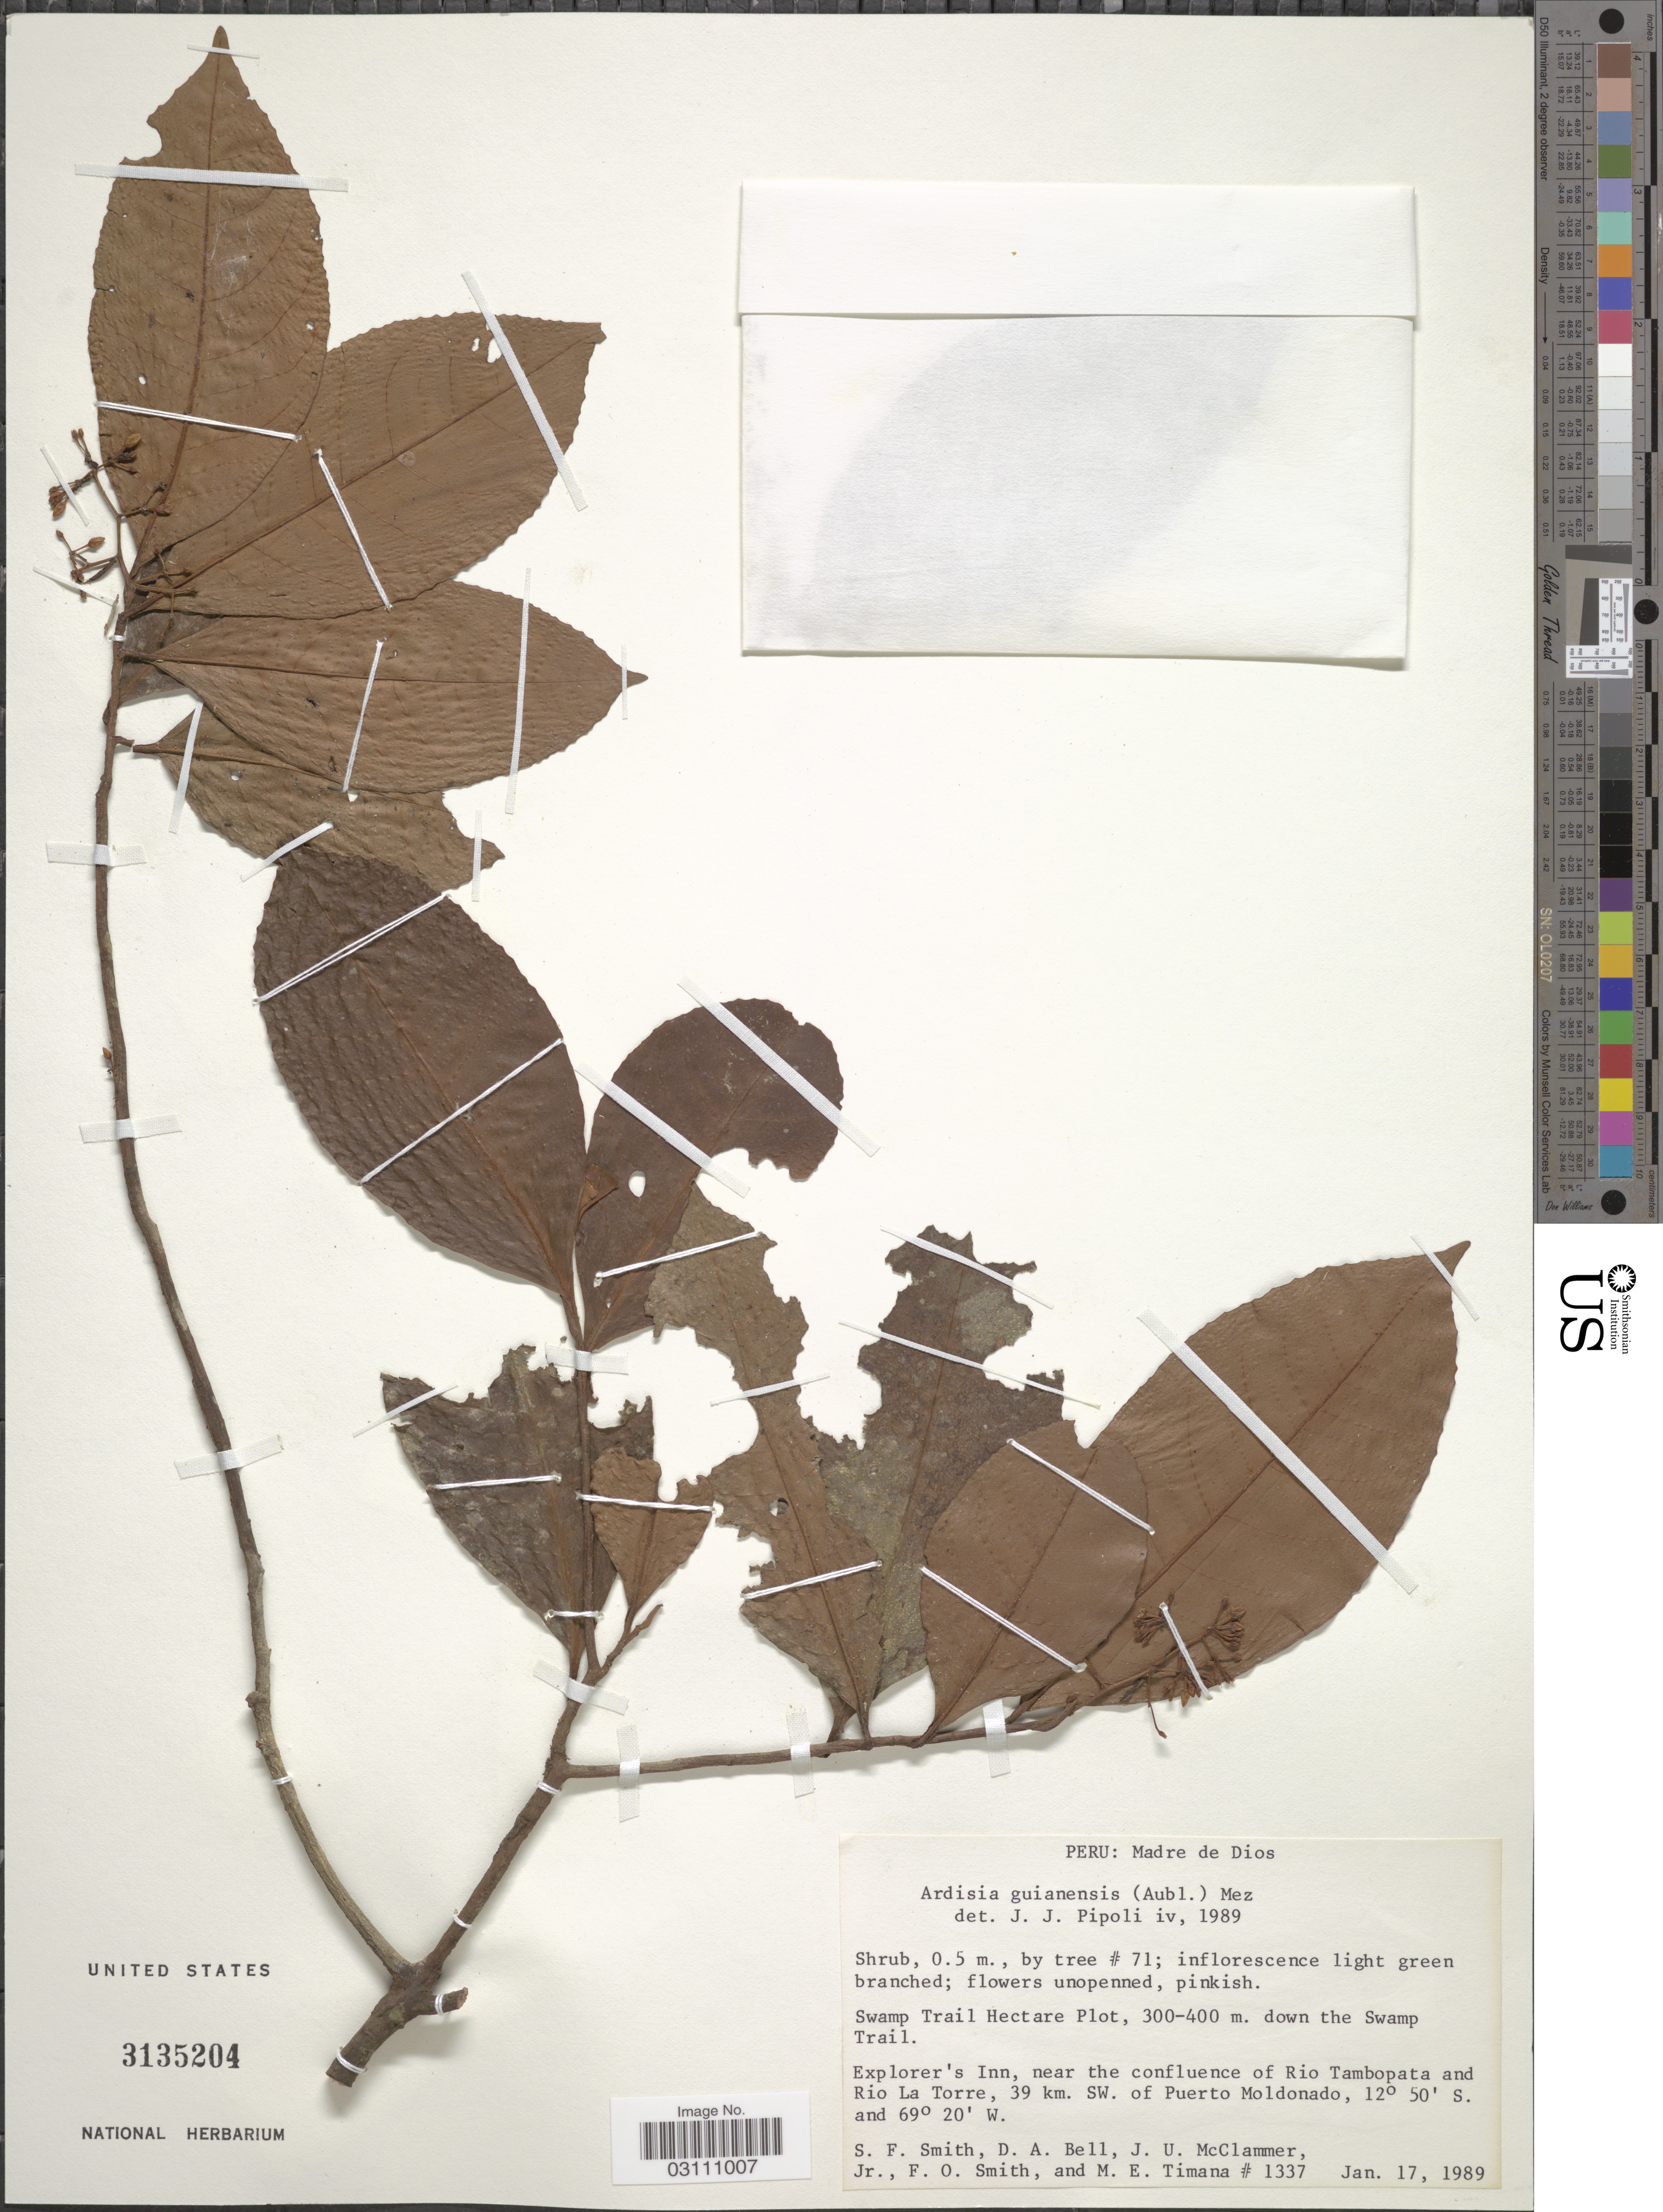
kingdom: Plantae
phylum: Tracheophyta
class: Magnoliopsida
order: Ericales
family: Primulaceae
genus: Ardisia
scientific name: Ardisia guianensis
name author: (Aubl.) Mez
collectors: S.F. Smith, D. A. Bell, J. McClammer Jr. & F. Smith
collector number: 1337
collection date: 1989-01-17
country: Peru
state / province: Madre de Dios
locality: Swamp Trail Hectare Plot, 300 - 400 m. down the Swamp Trail. Explorer's Inn, near the confluence of Rio Tambopata and Rio La Torre, 39 km. SW. of Puerto Moldonado.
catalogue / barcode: US 3135204